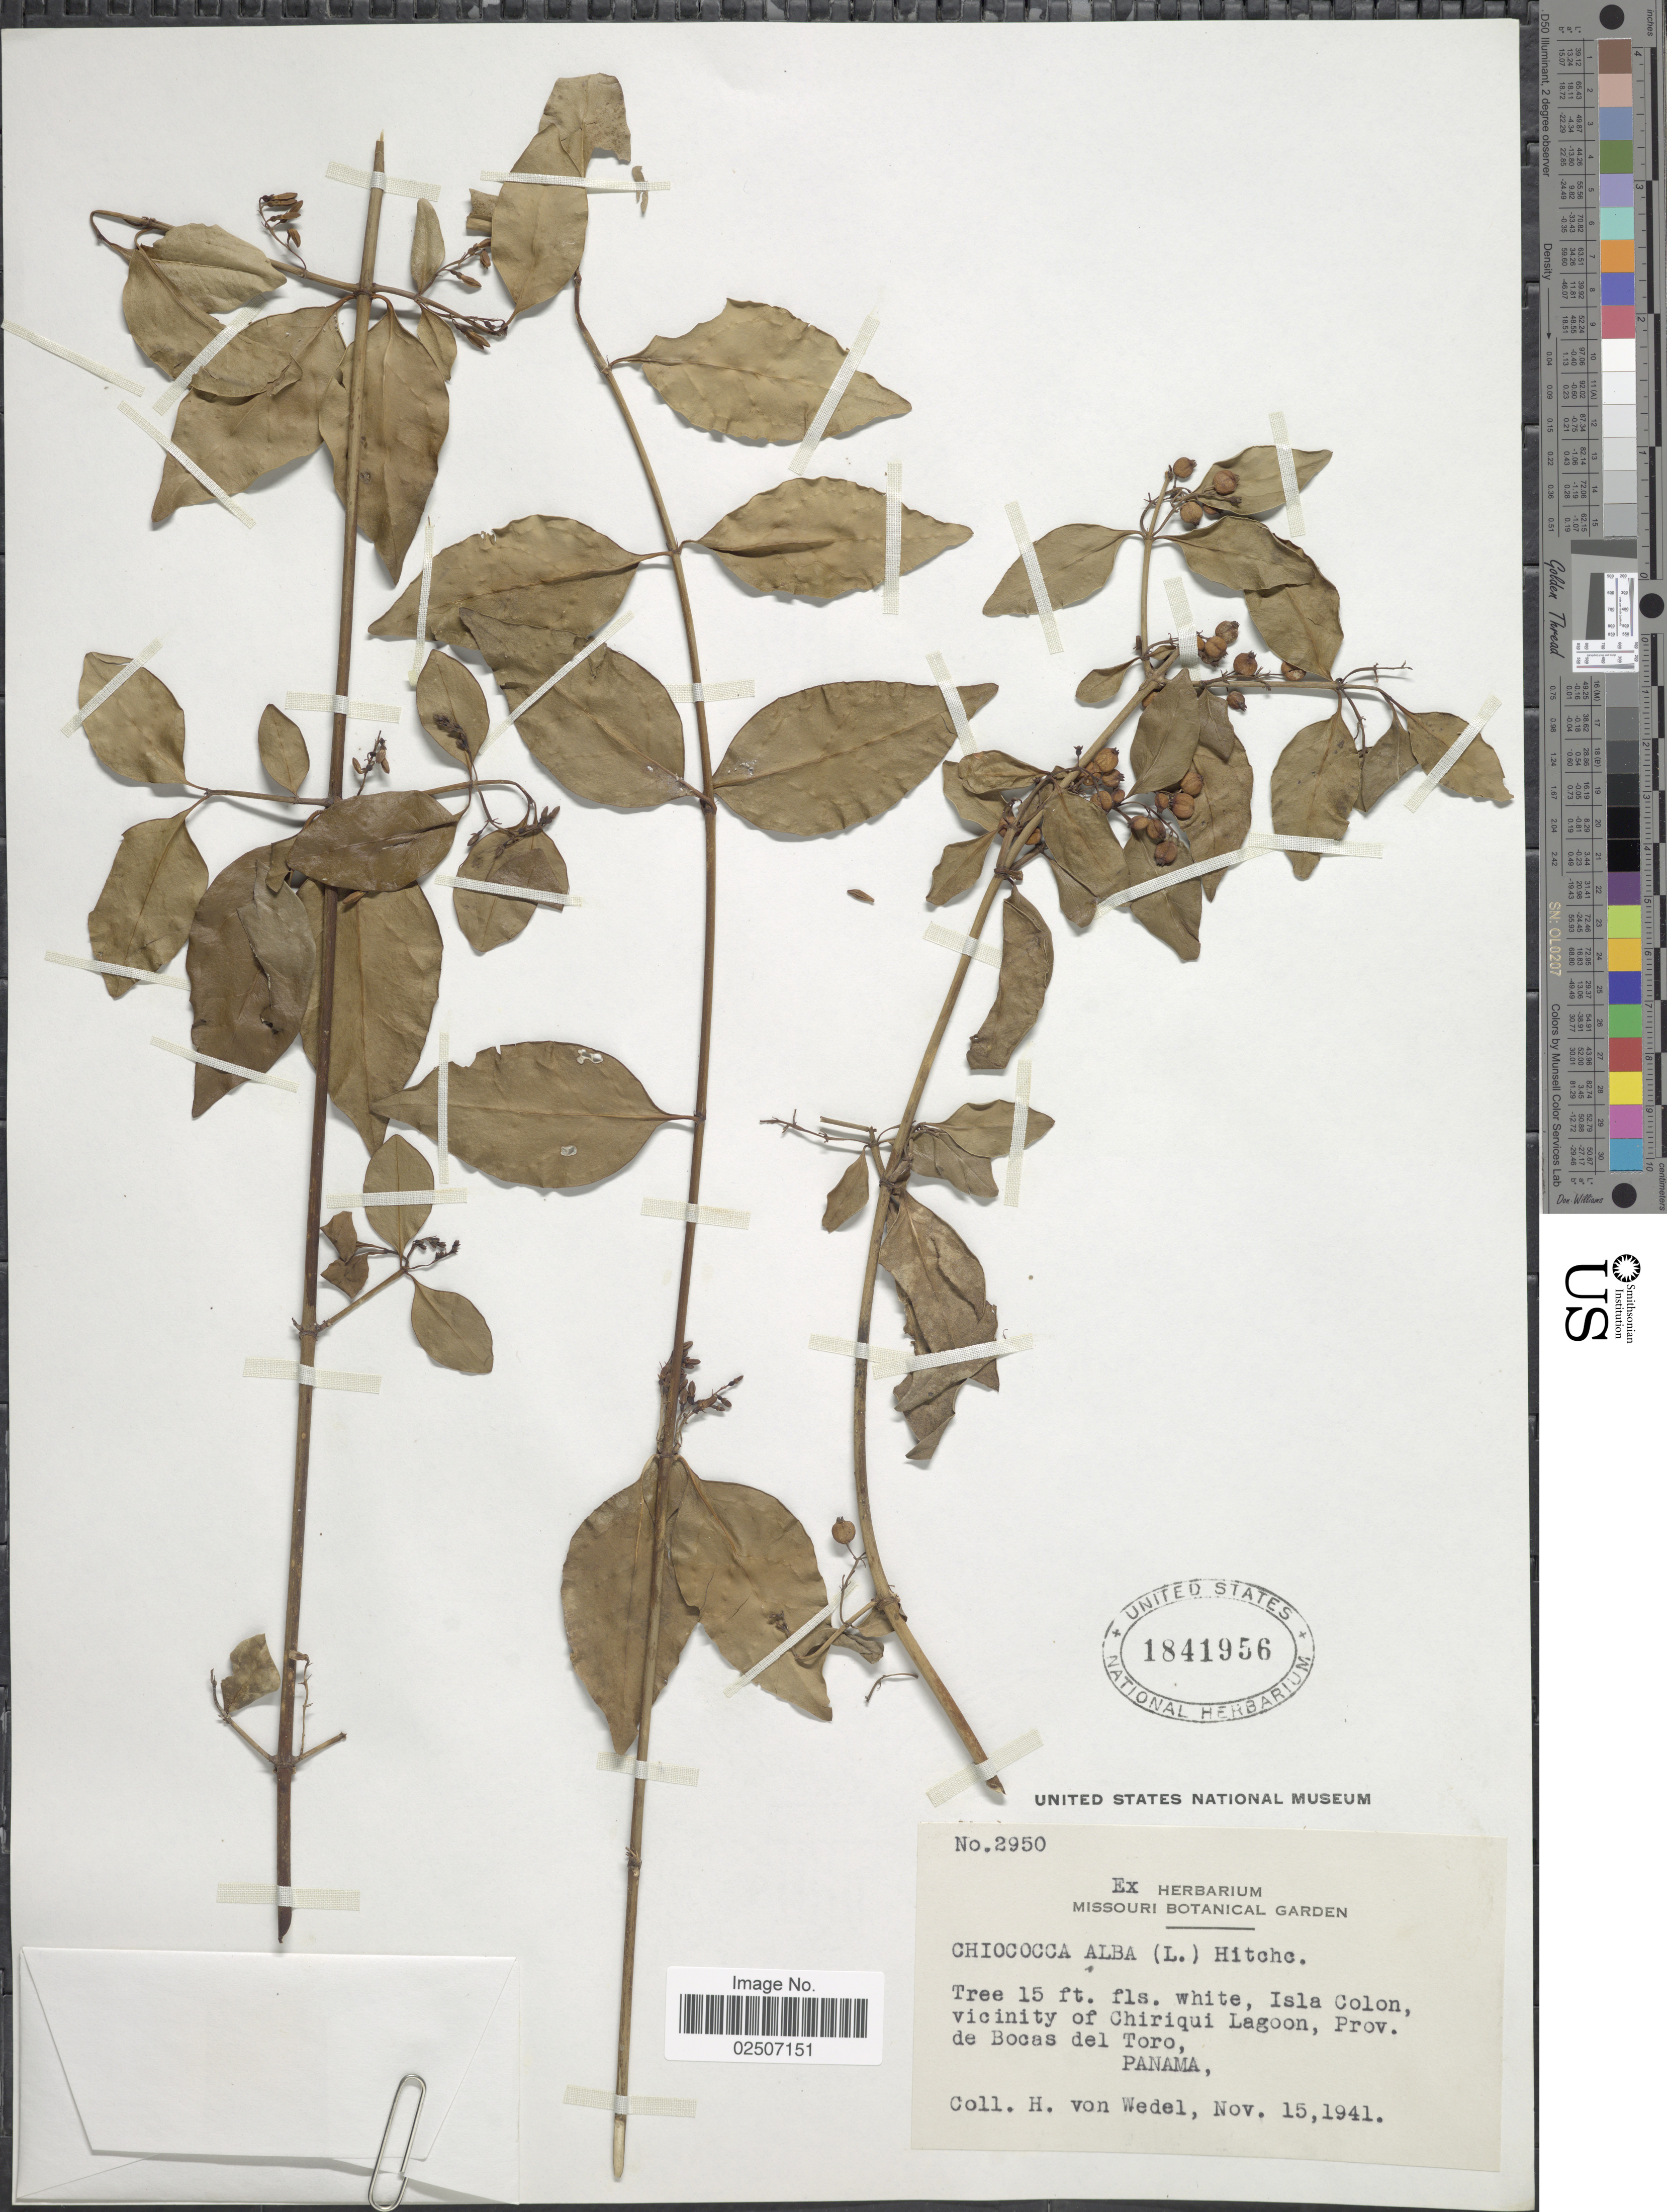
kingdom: Plantae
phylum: Tracheophyta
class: Magnoliopsida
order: Gentianales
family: Rubiaceae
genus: Chiococca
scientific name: Chiococca alba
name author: (L.) Hitchc.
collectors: H. von Wedel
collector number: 2950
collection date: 1941-11-15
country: Panama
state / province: Bocas del Toro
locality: Isla Colon, vicinity of Chiriqui Lagoon, Prov. de Bocas del Toro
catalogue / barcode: US 1841956